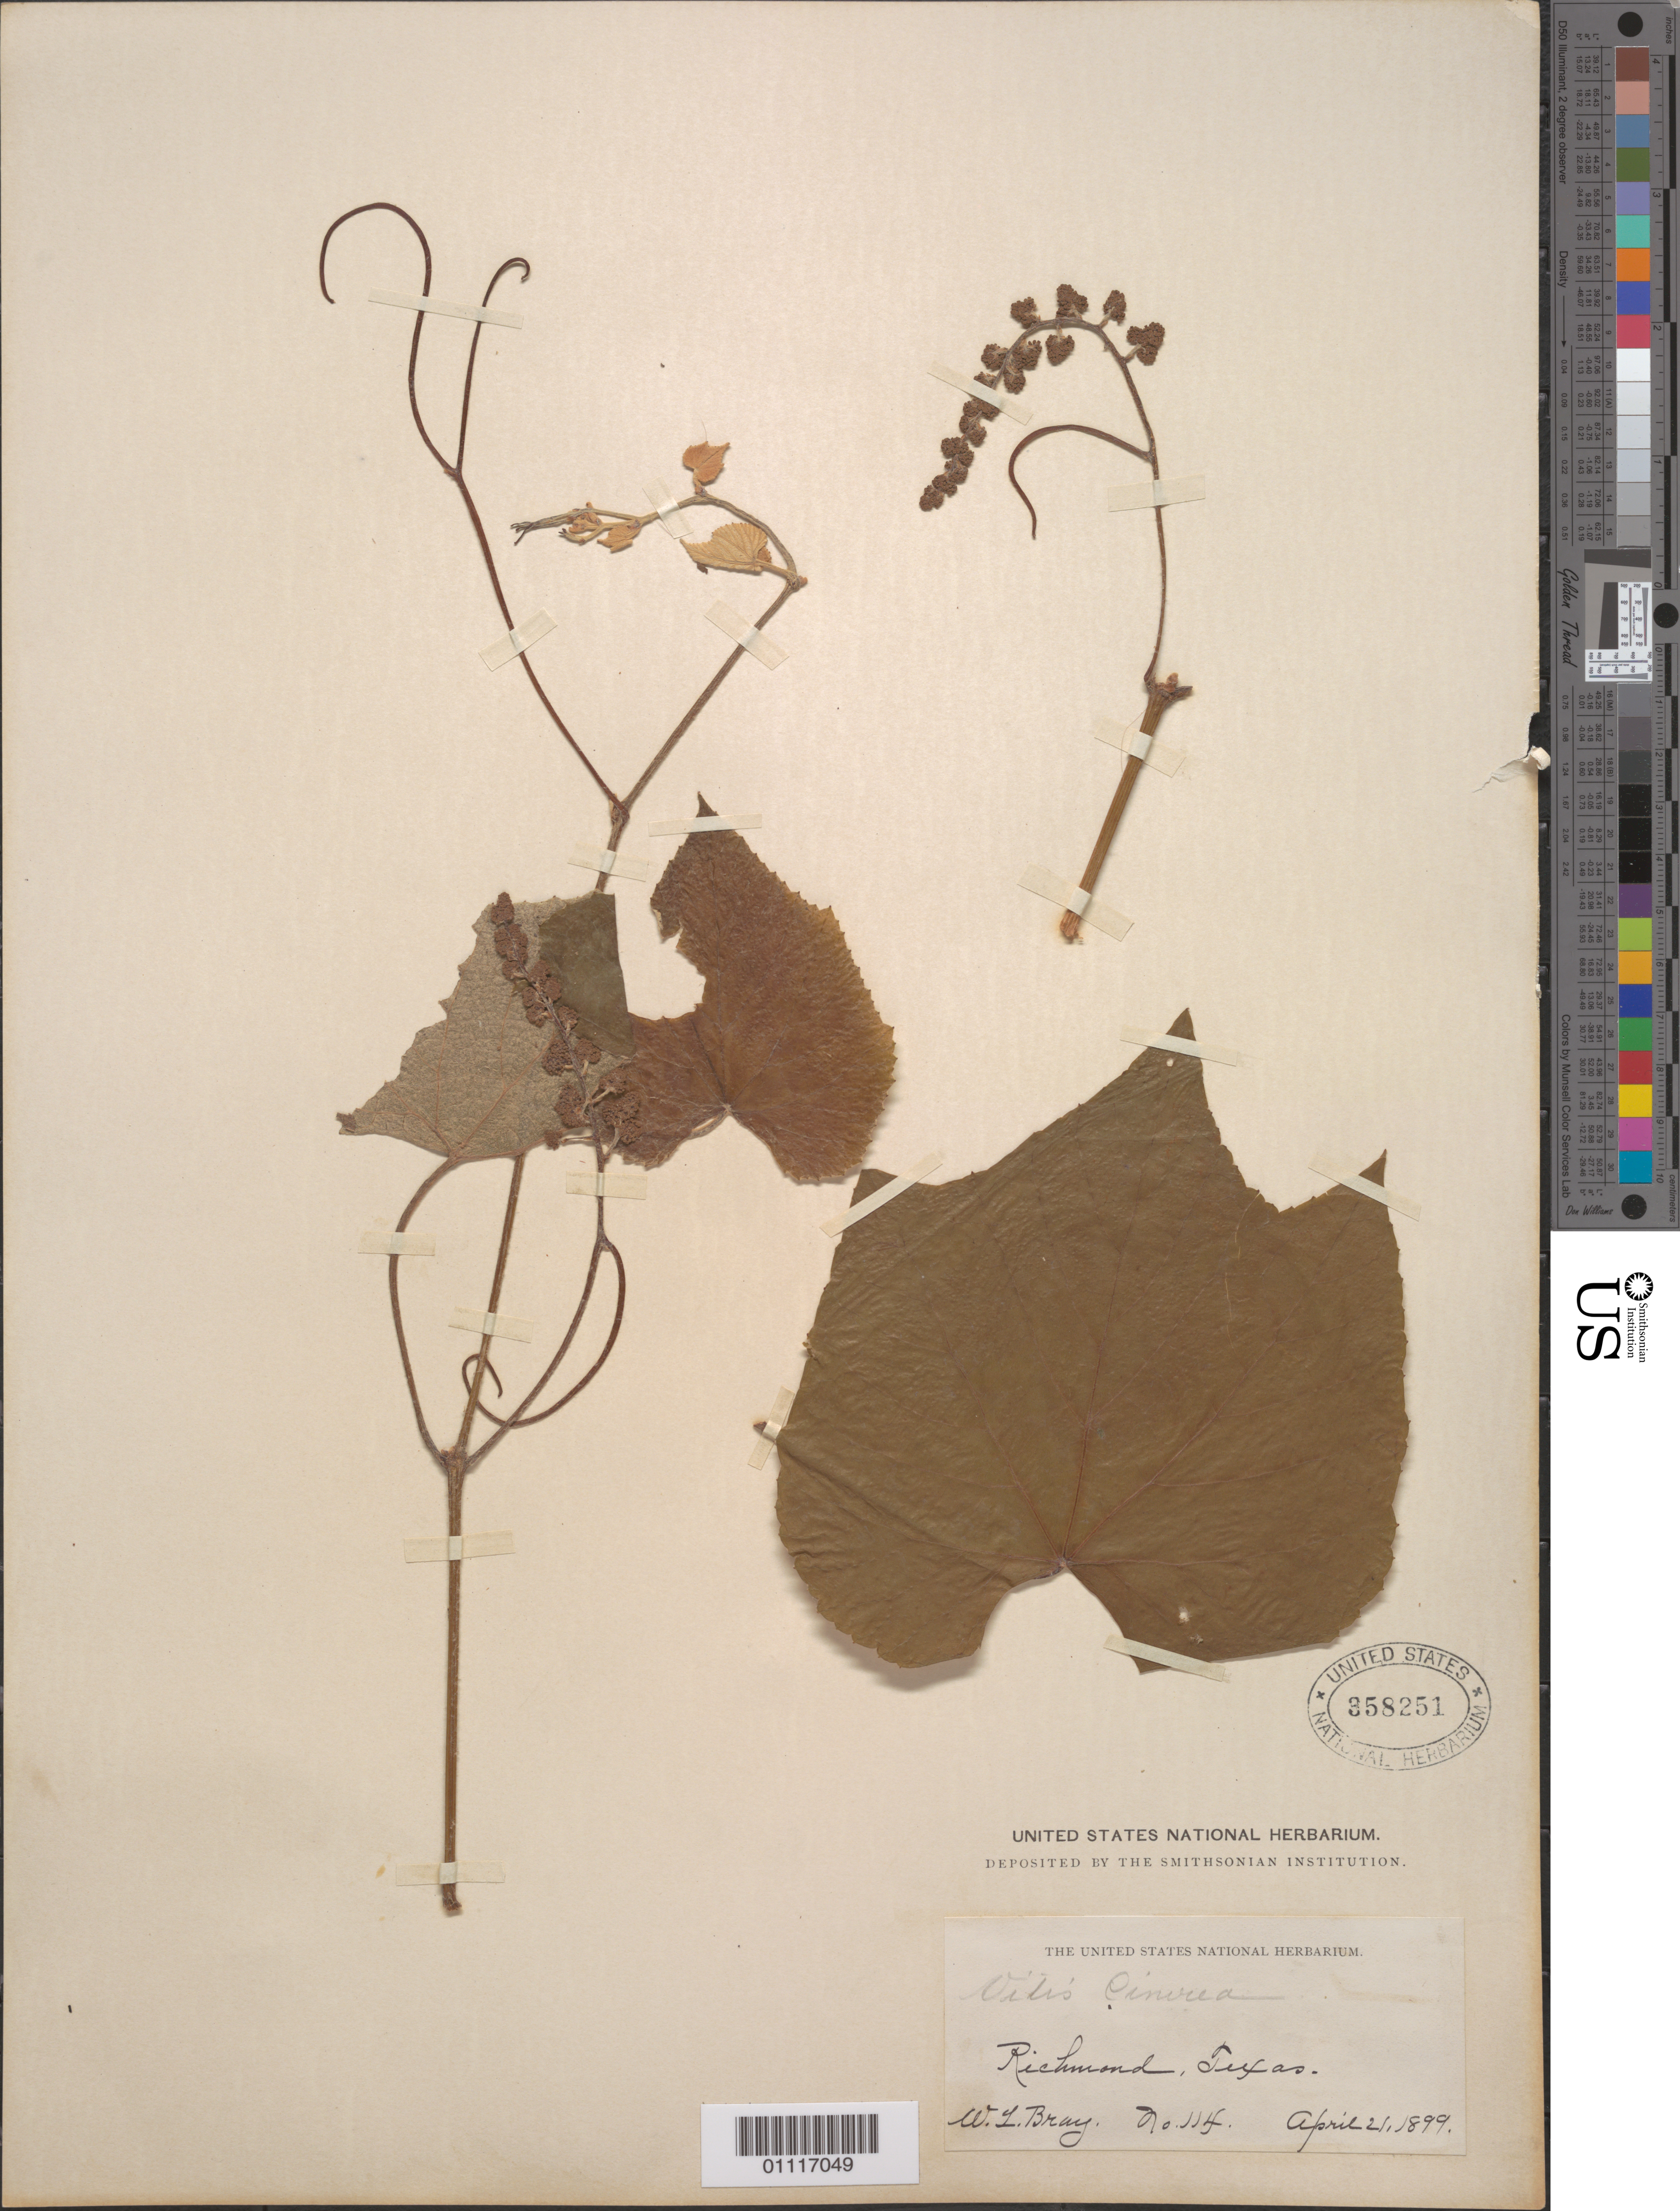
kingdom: Plantae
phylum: Tracheophyta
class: Magnoliopsida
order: Vitales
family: Vitaceae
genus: Vitis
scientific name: Vitis cinerea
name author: (Engelm.) Millardet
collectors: W. L. Bray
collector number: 114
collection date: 1899-04-21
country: United States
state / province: Texas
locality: Richmond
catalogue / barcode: US 358251